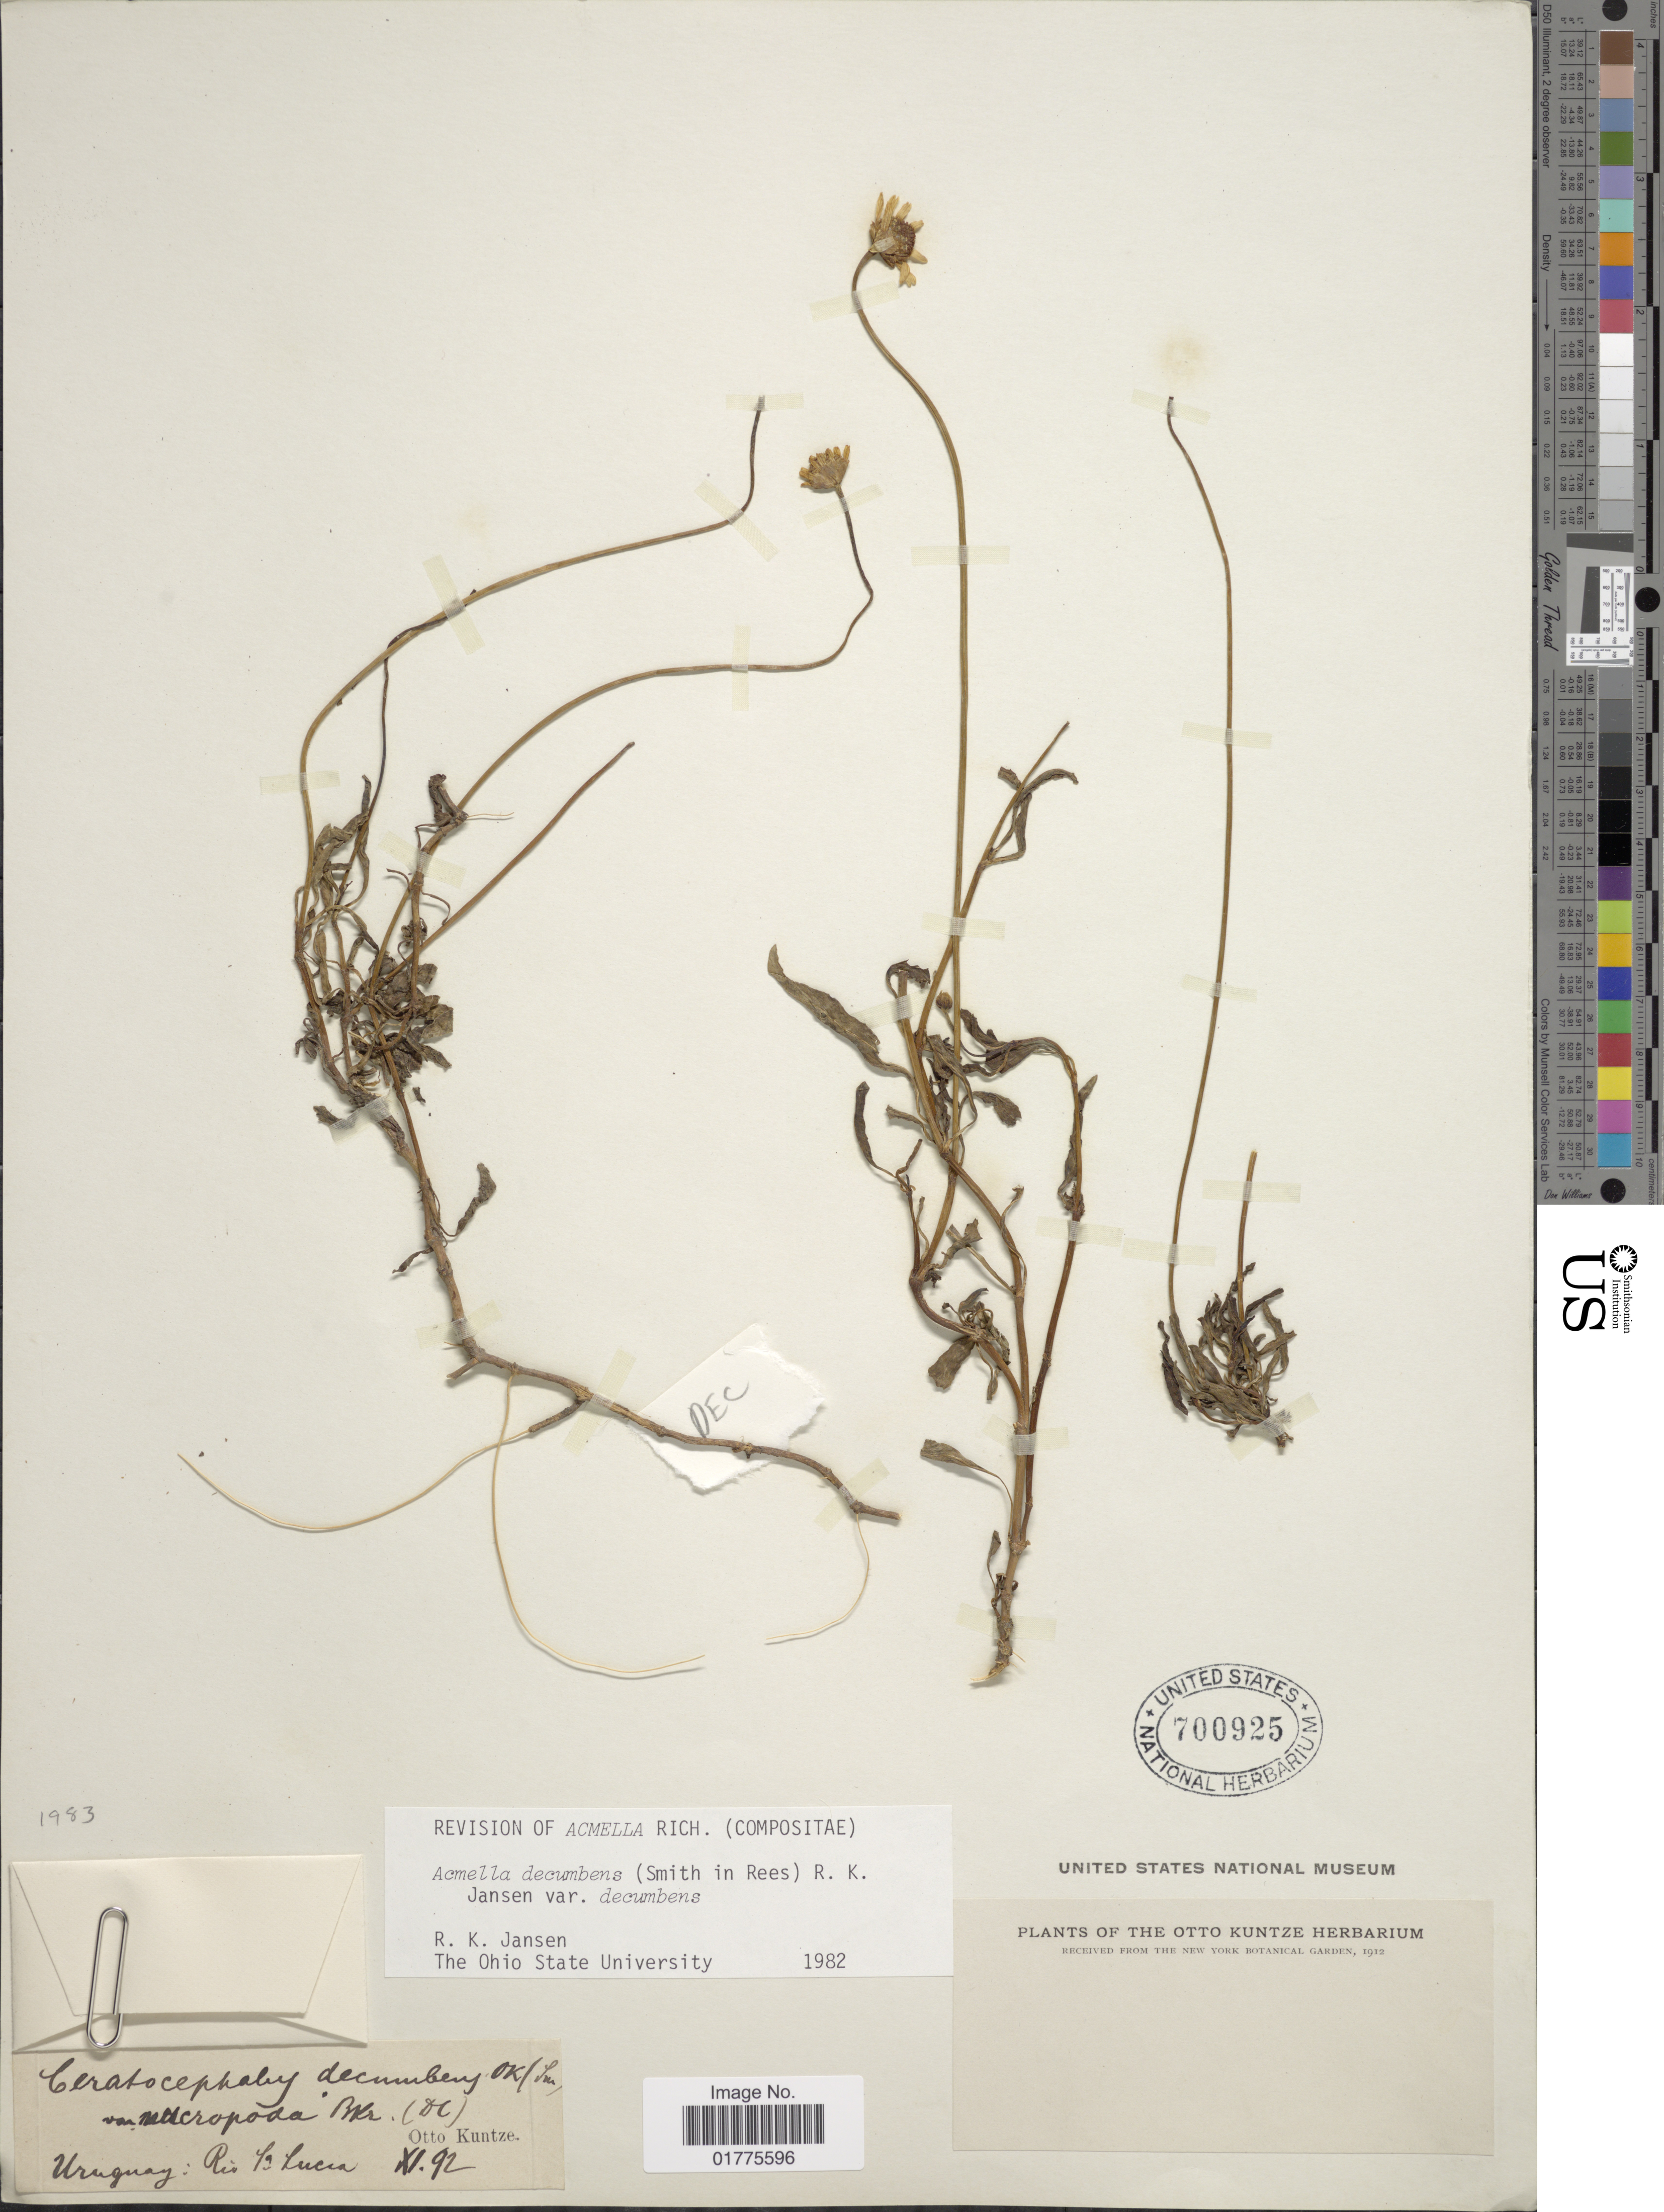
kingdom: Plantae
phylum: Tracheophyta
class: Magnoliopsida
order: Asterales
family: Asteraceae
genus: Acmella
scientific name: Acmella decumbens var. decumbens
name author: (Sm.) R.K. Jansen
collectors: C.E.O. Kuntze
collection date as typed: Transcribed d/m/y: /11/92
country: Uruguay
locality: Rio Ste. Lucia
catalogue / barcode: US 700925